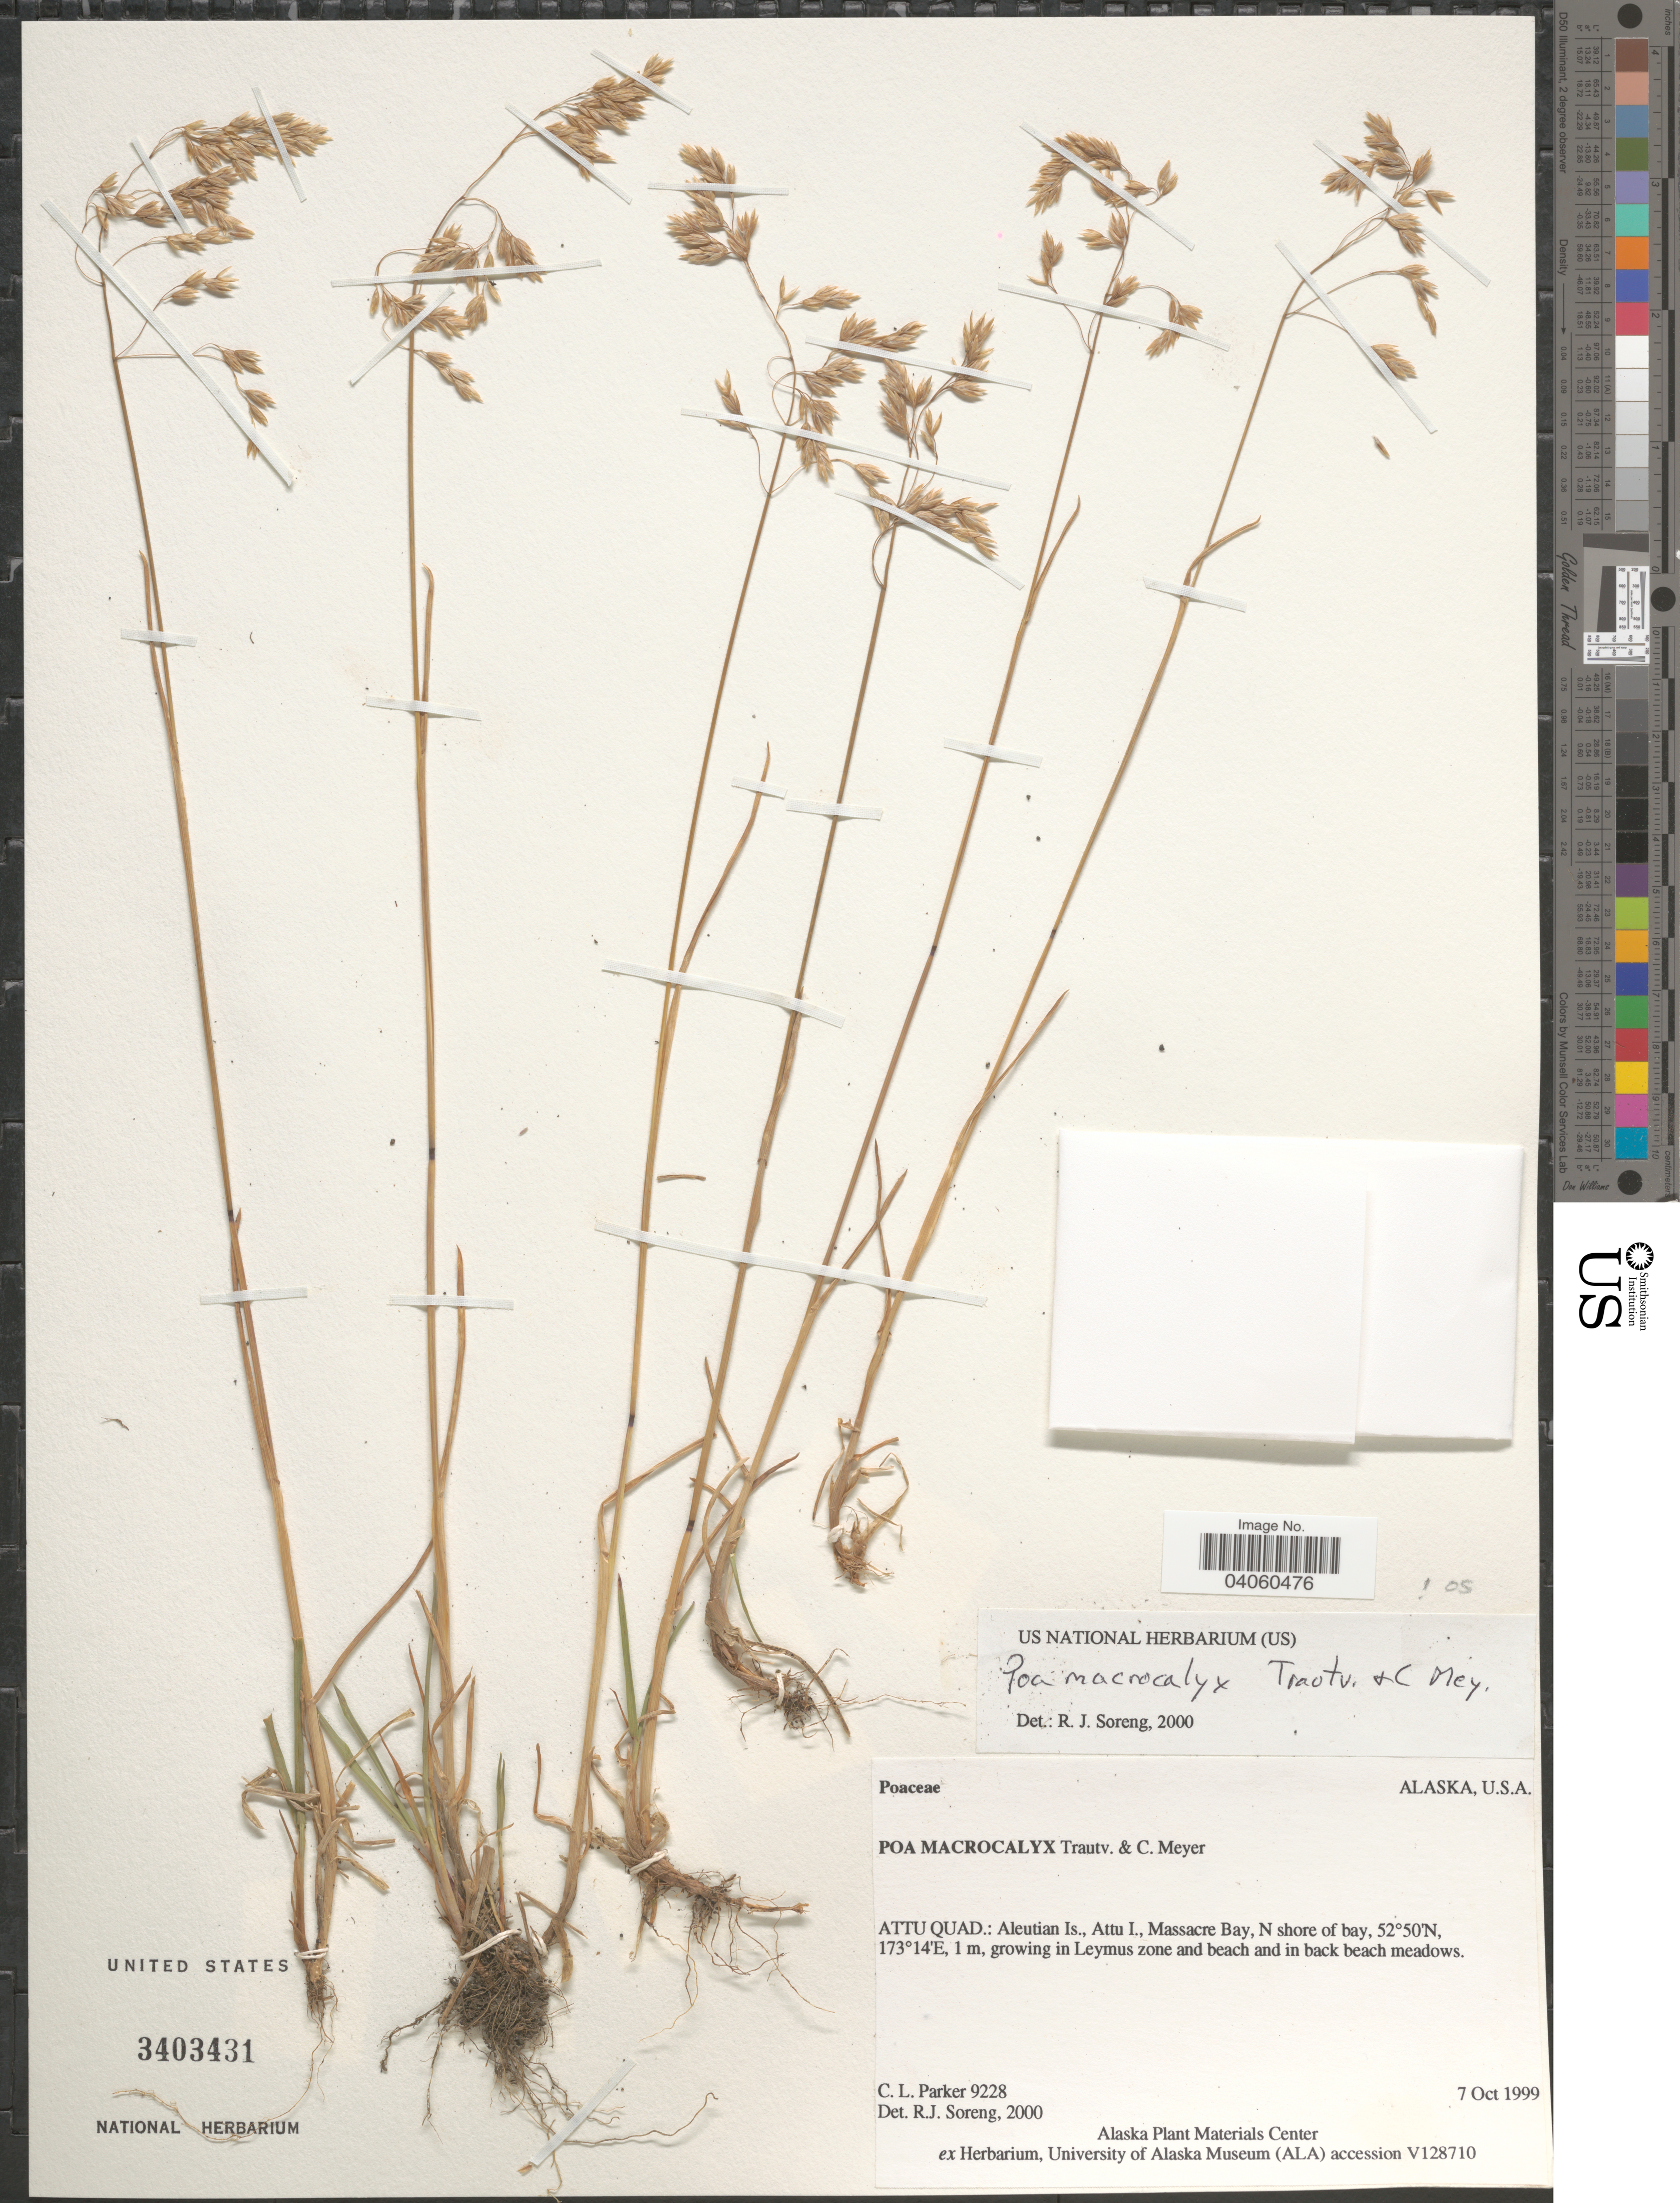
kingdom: Plantae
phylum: Tracheophyta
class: Liliopsida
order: Poales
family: Poaceae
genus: Poa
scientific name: Poa macrocalyx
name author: Trautv. & C.A. Mey.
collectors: C. L. Parker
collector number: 9228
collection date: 1999-10-07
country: United States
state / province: Alaska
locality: Attu Quad.: Aleutian Is., Attu I., Massacre Bay, N shore of bay, growing in Leymus zone and beach and in back beach meadows.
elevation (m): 1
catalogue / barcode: US 3403431